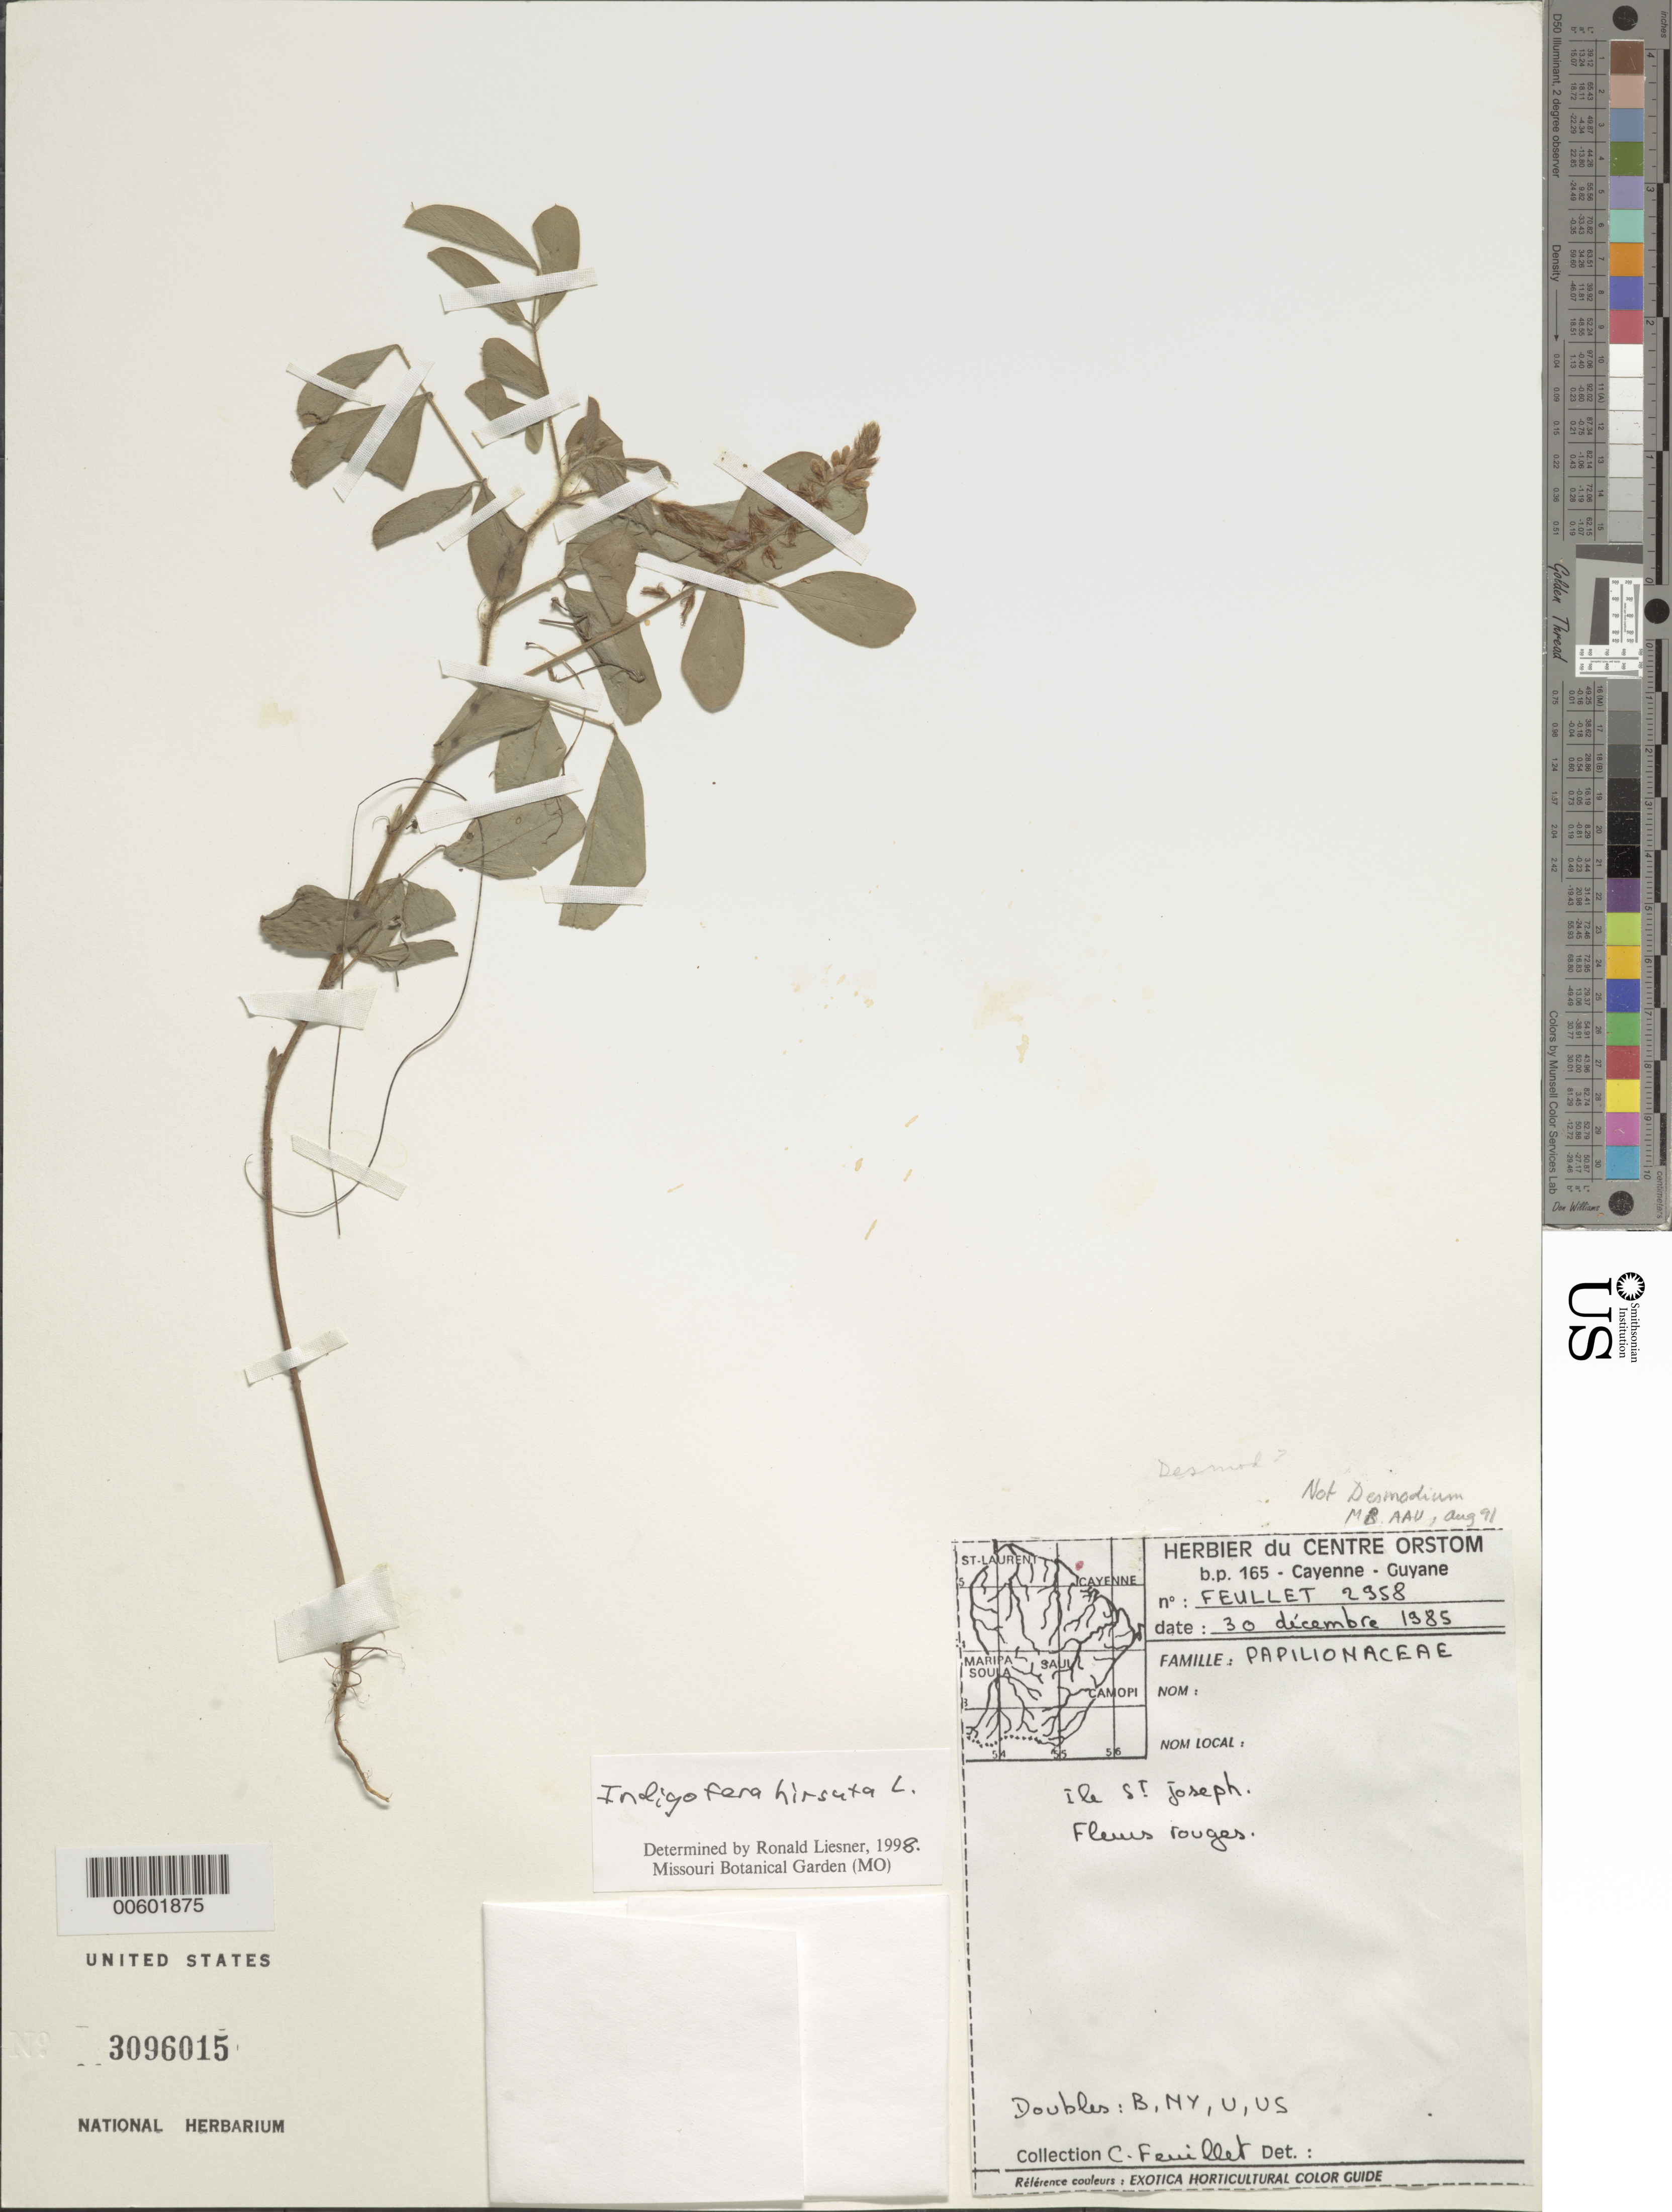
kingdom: Plantae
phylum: Tracheophyta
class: Magnoliopsida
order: Fabales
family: Fabaceae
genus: Indigofera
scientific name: Indigofera hirsuta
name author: L.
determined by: Liesner, R. L.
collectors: C. Feuillet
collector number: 2958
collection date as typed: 30-Dec-85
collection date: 1985-12-30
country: French Guiana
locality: Iles du Salut, Ile St. Joseph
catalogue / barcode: US 3096015